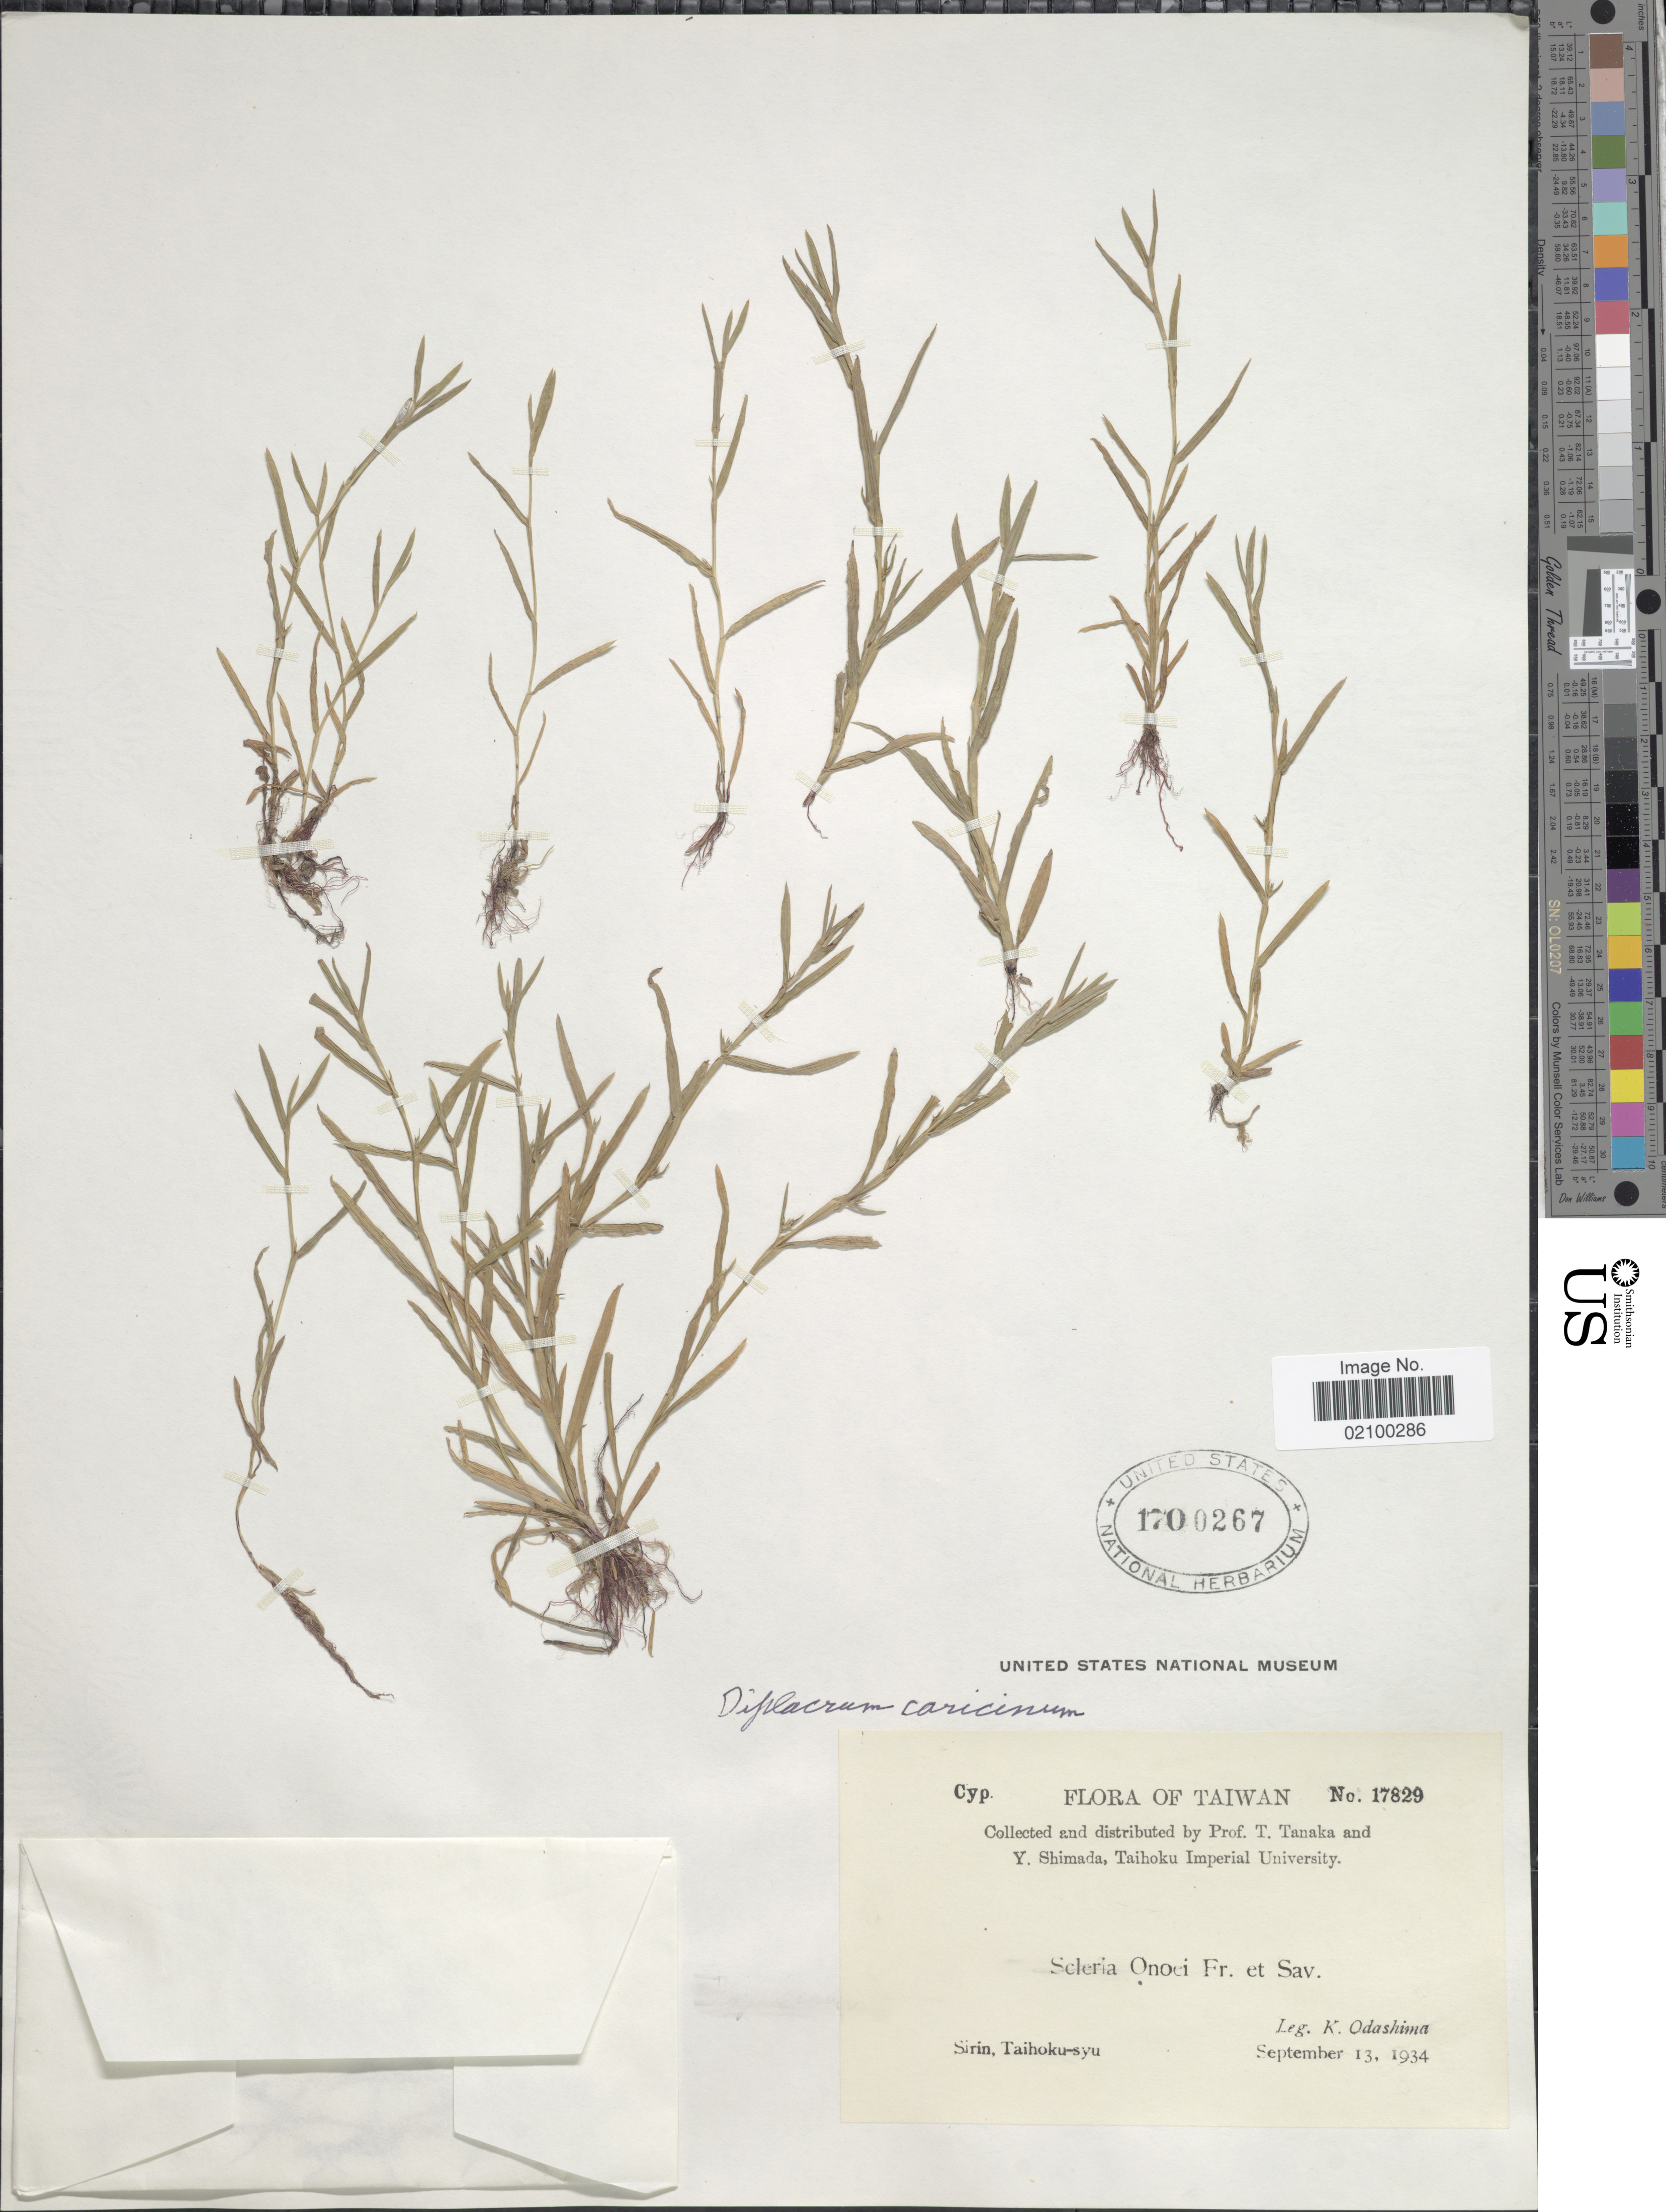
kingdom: Plantae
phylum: Tracheophyta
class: Liliopsida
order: Poales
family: Cyperaceae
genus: Diplacrum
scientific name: Diplacrum caricinum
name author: R. Br.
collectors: K. Odashima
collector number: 17829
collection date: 1934-09-13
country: Taiwan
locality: Sirin, Taihoku-syu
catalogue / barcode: US 1700267